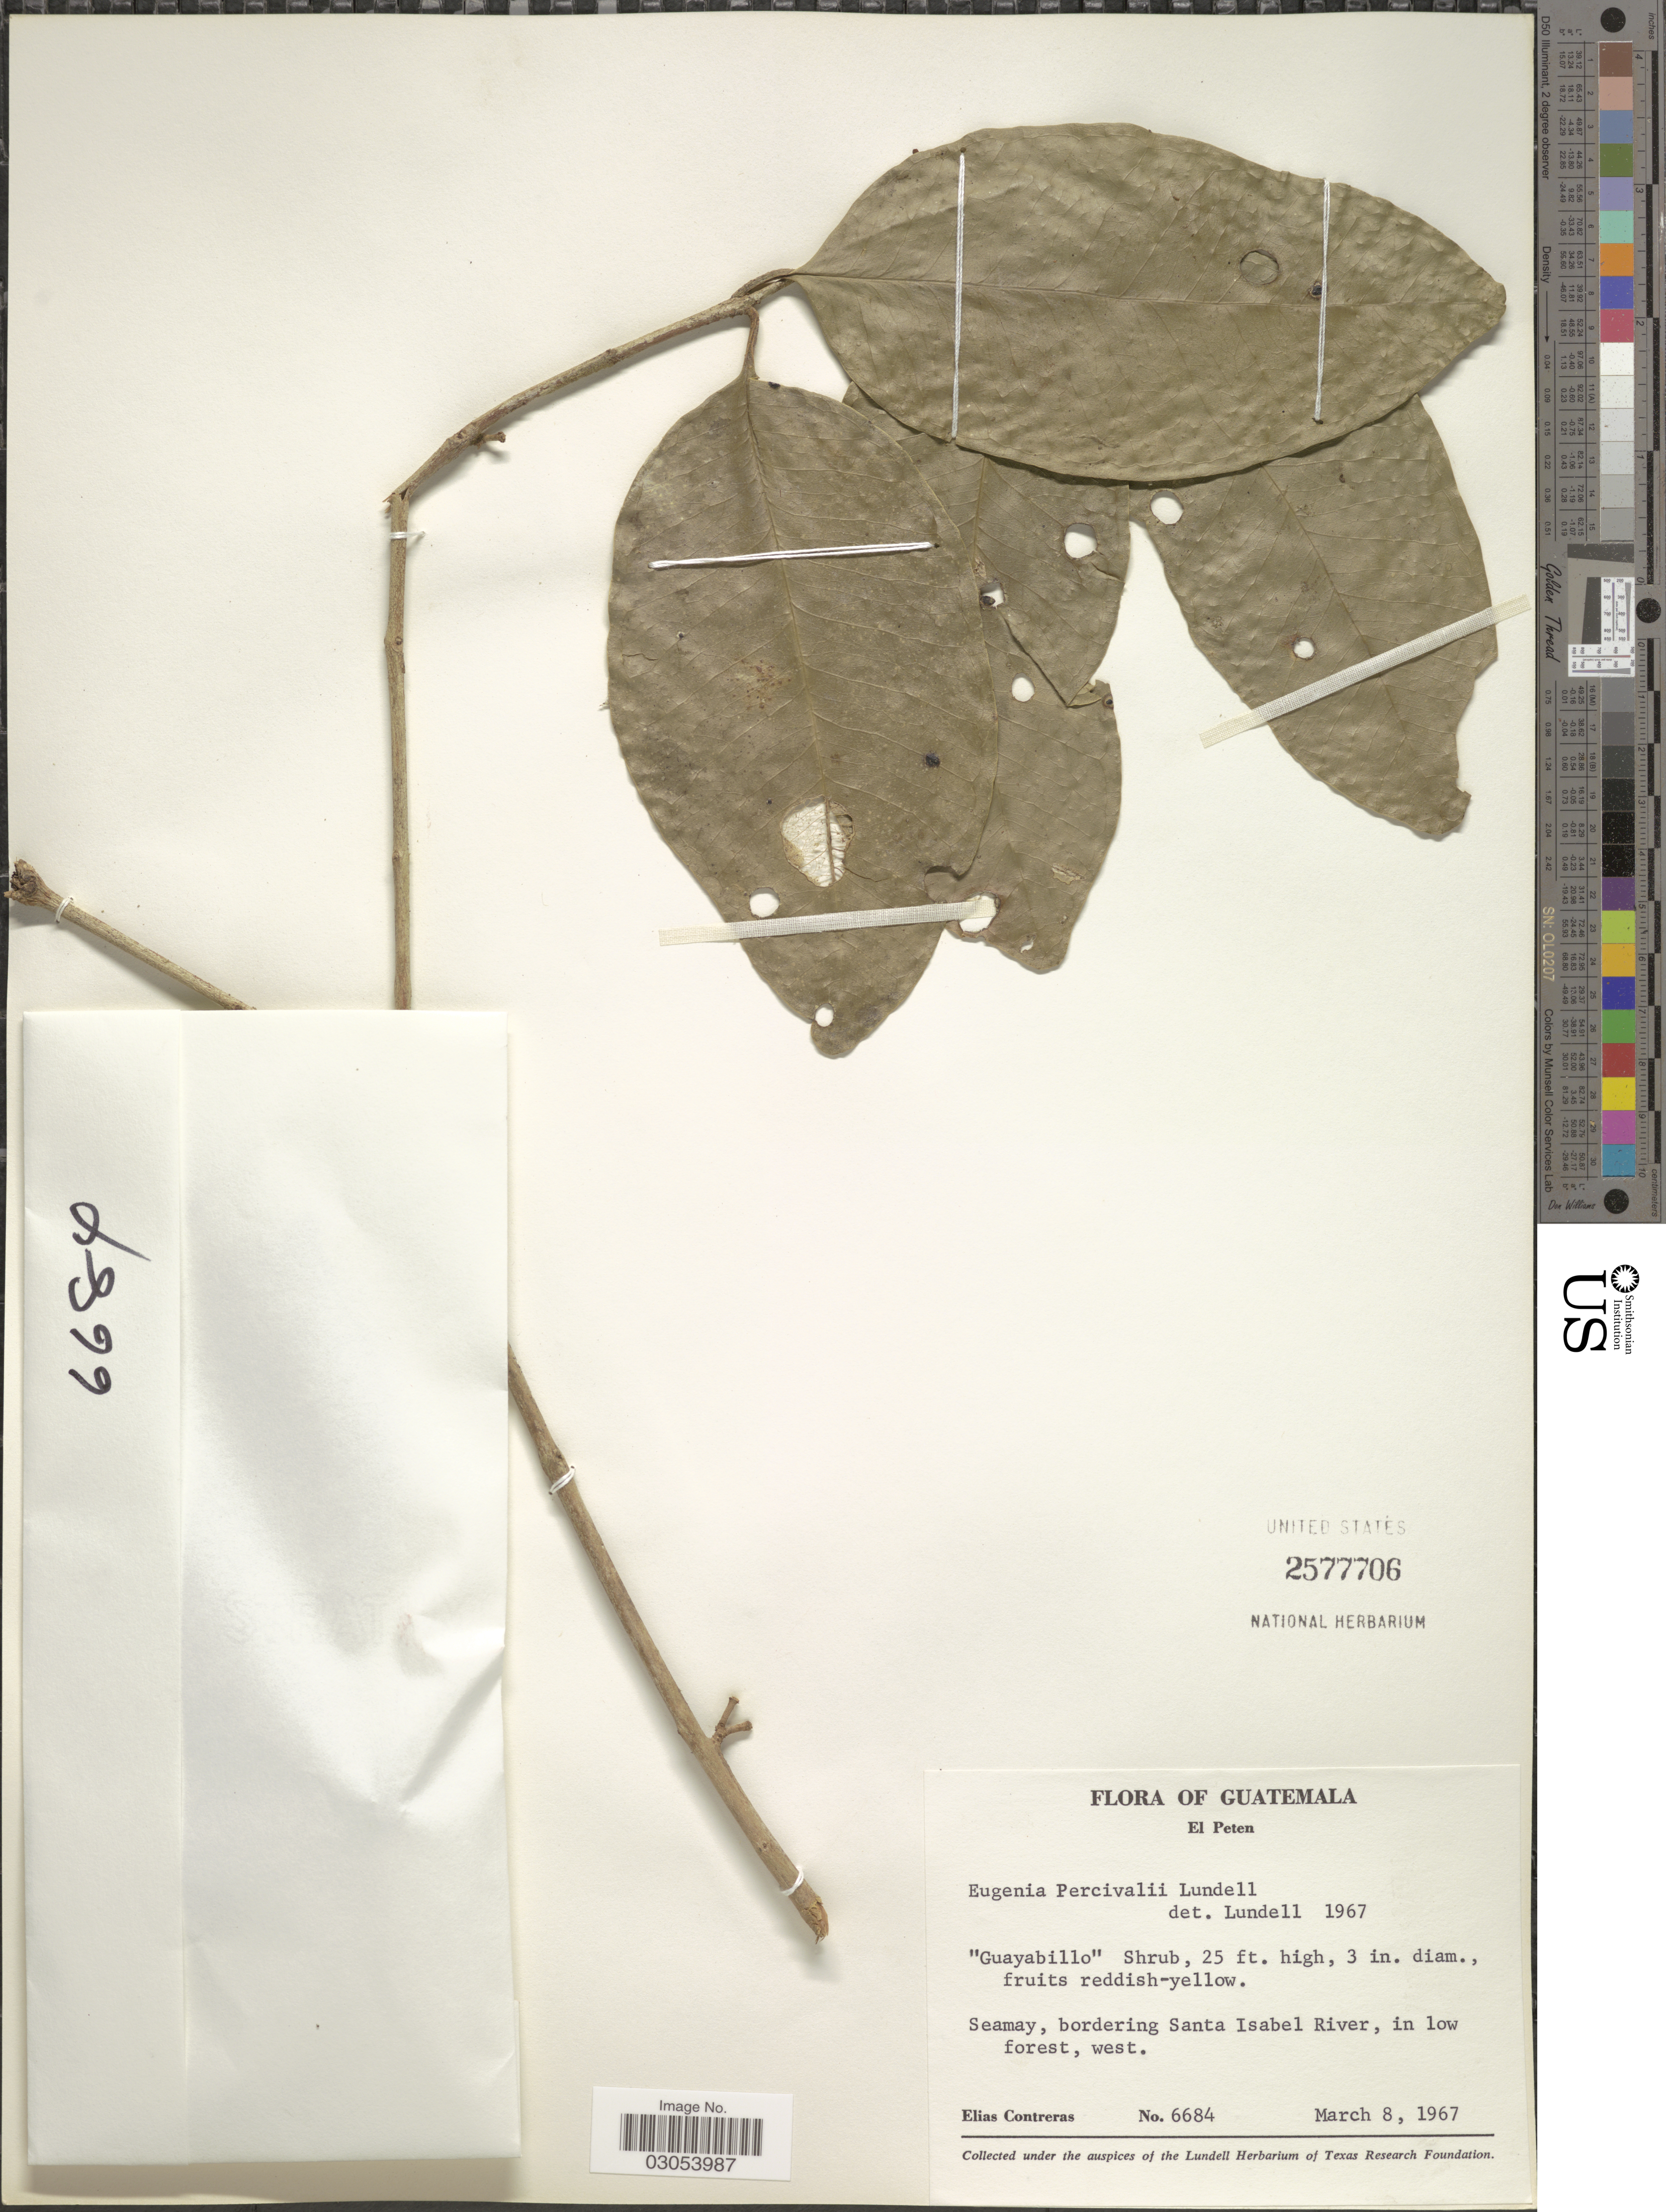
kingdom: Plantae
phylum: Tracheophyta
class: Magnoliopsida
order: Myrtales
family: Myrtaceae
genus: Eugenia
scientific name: Eugenia percivalii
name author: Lundell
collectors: E. Contreras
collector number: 6684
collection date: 1967-03-08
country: Guatemala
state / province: El Petén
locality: Seamay, bordering Santa Isabel River.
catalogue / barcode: US 2577706